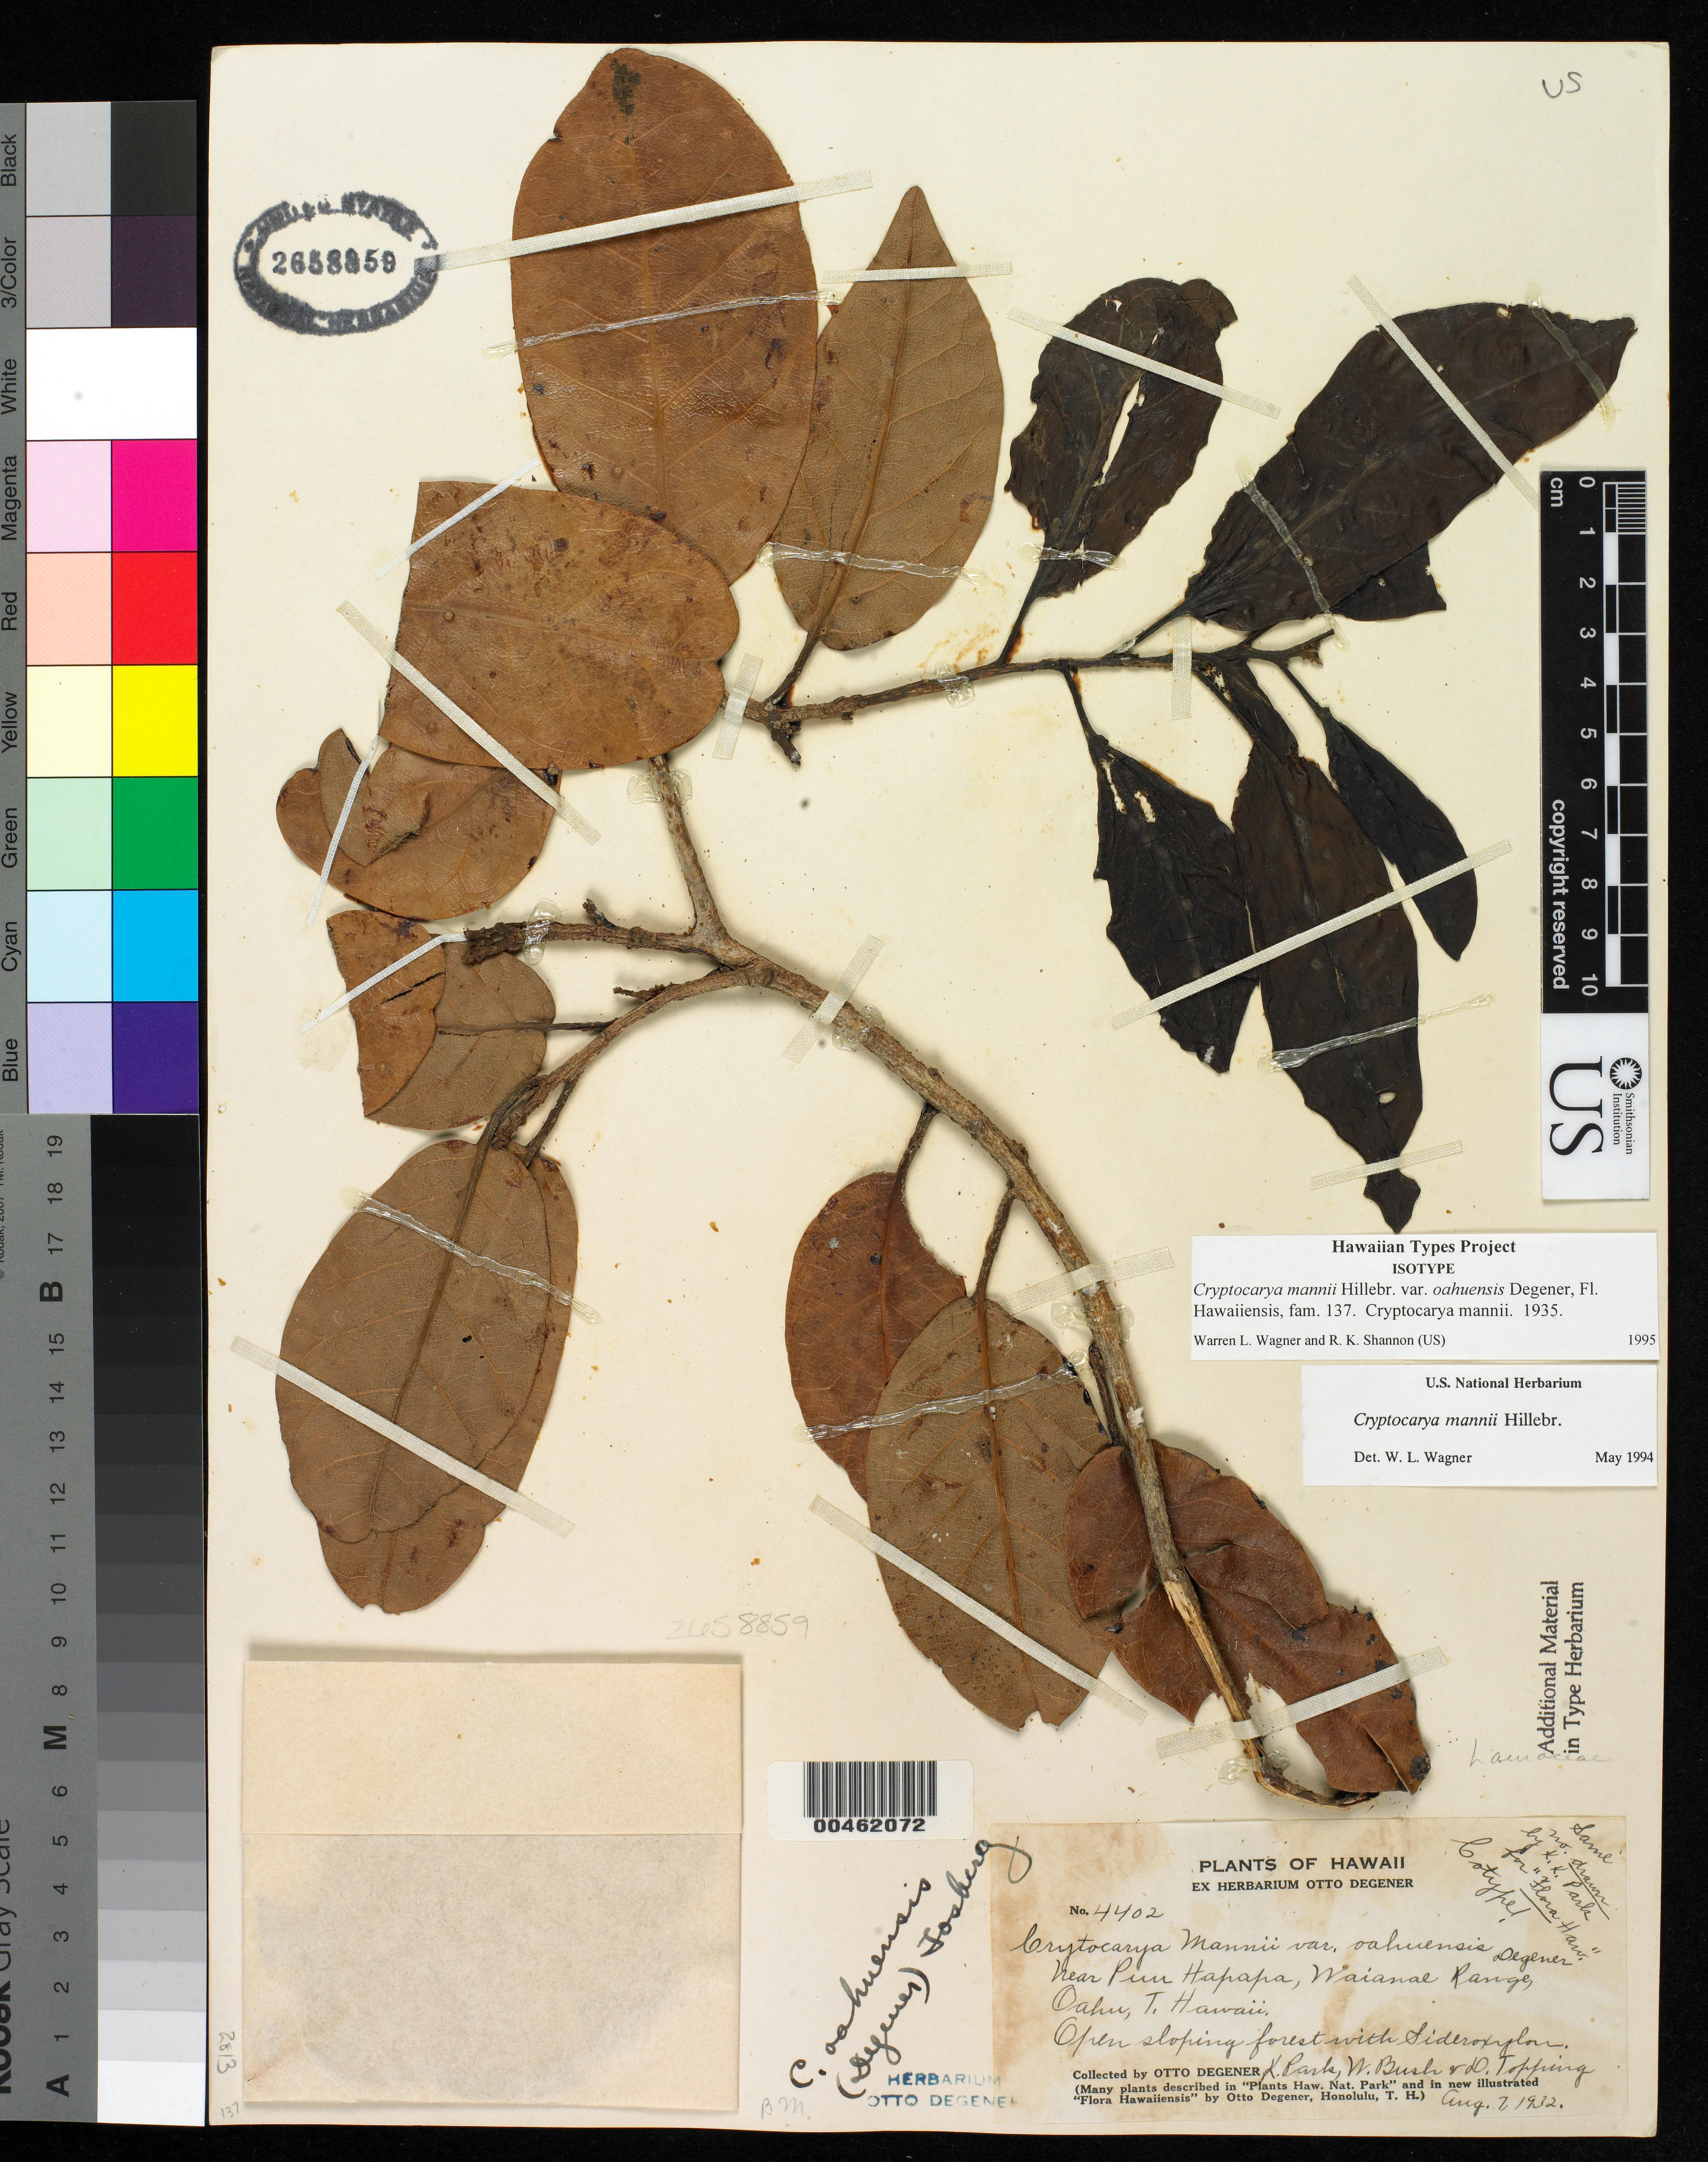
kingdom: Plantae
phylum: Tracheophyta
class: Magnoliopsida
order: Laurales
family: Lauraceae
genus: Cryptocarya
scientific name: Cryptocarya mannii var. oahuensis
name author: O. Deg.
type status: Isotype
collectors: O. Degener, K. Park, W. Bush & D. L. Topping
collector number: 4402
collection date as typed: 7 Aug 1932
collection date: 1932-08-07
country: United States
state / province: Hawaii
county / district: Honolulu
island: Oahu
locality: Near Puu Hapapa, Waianae Range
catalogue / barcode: US 2658859